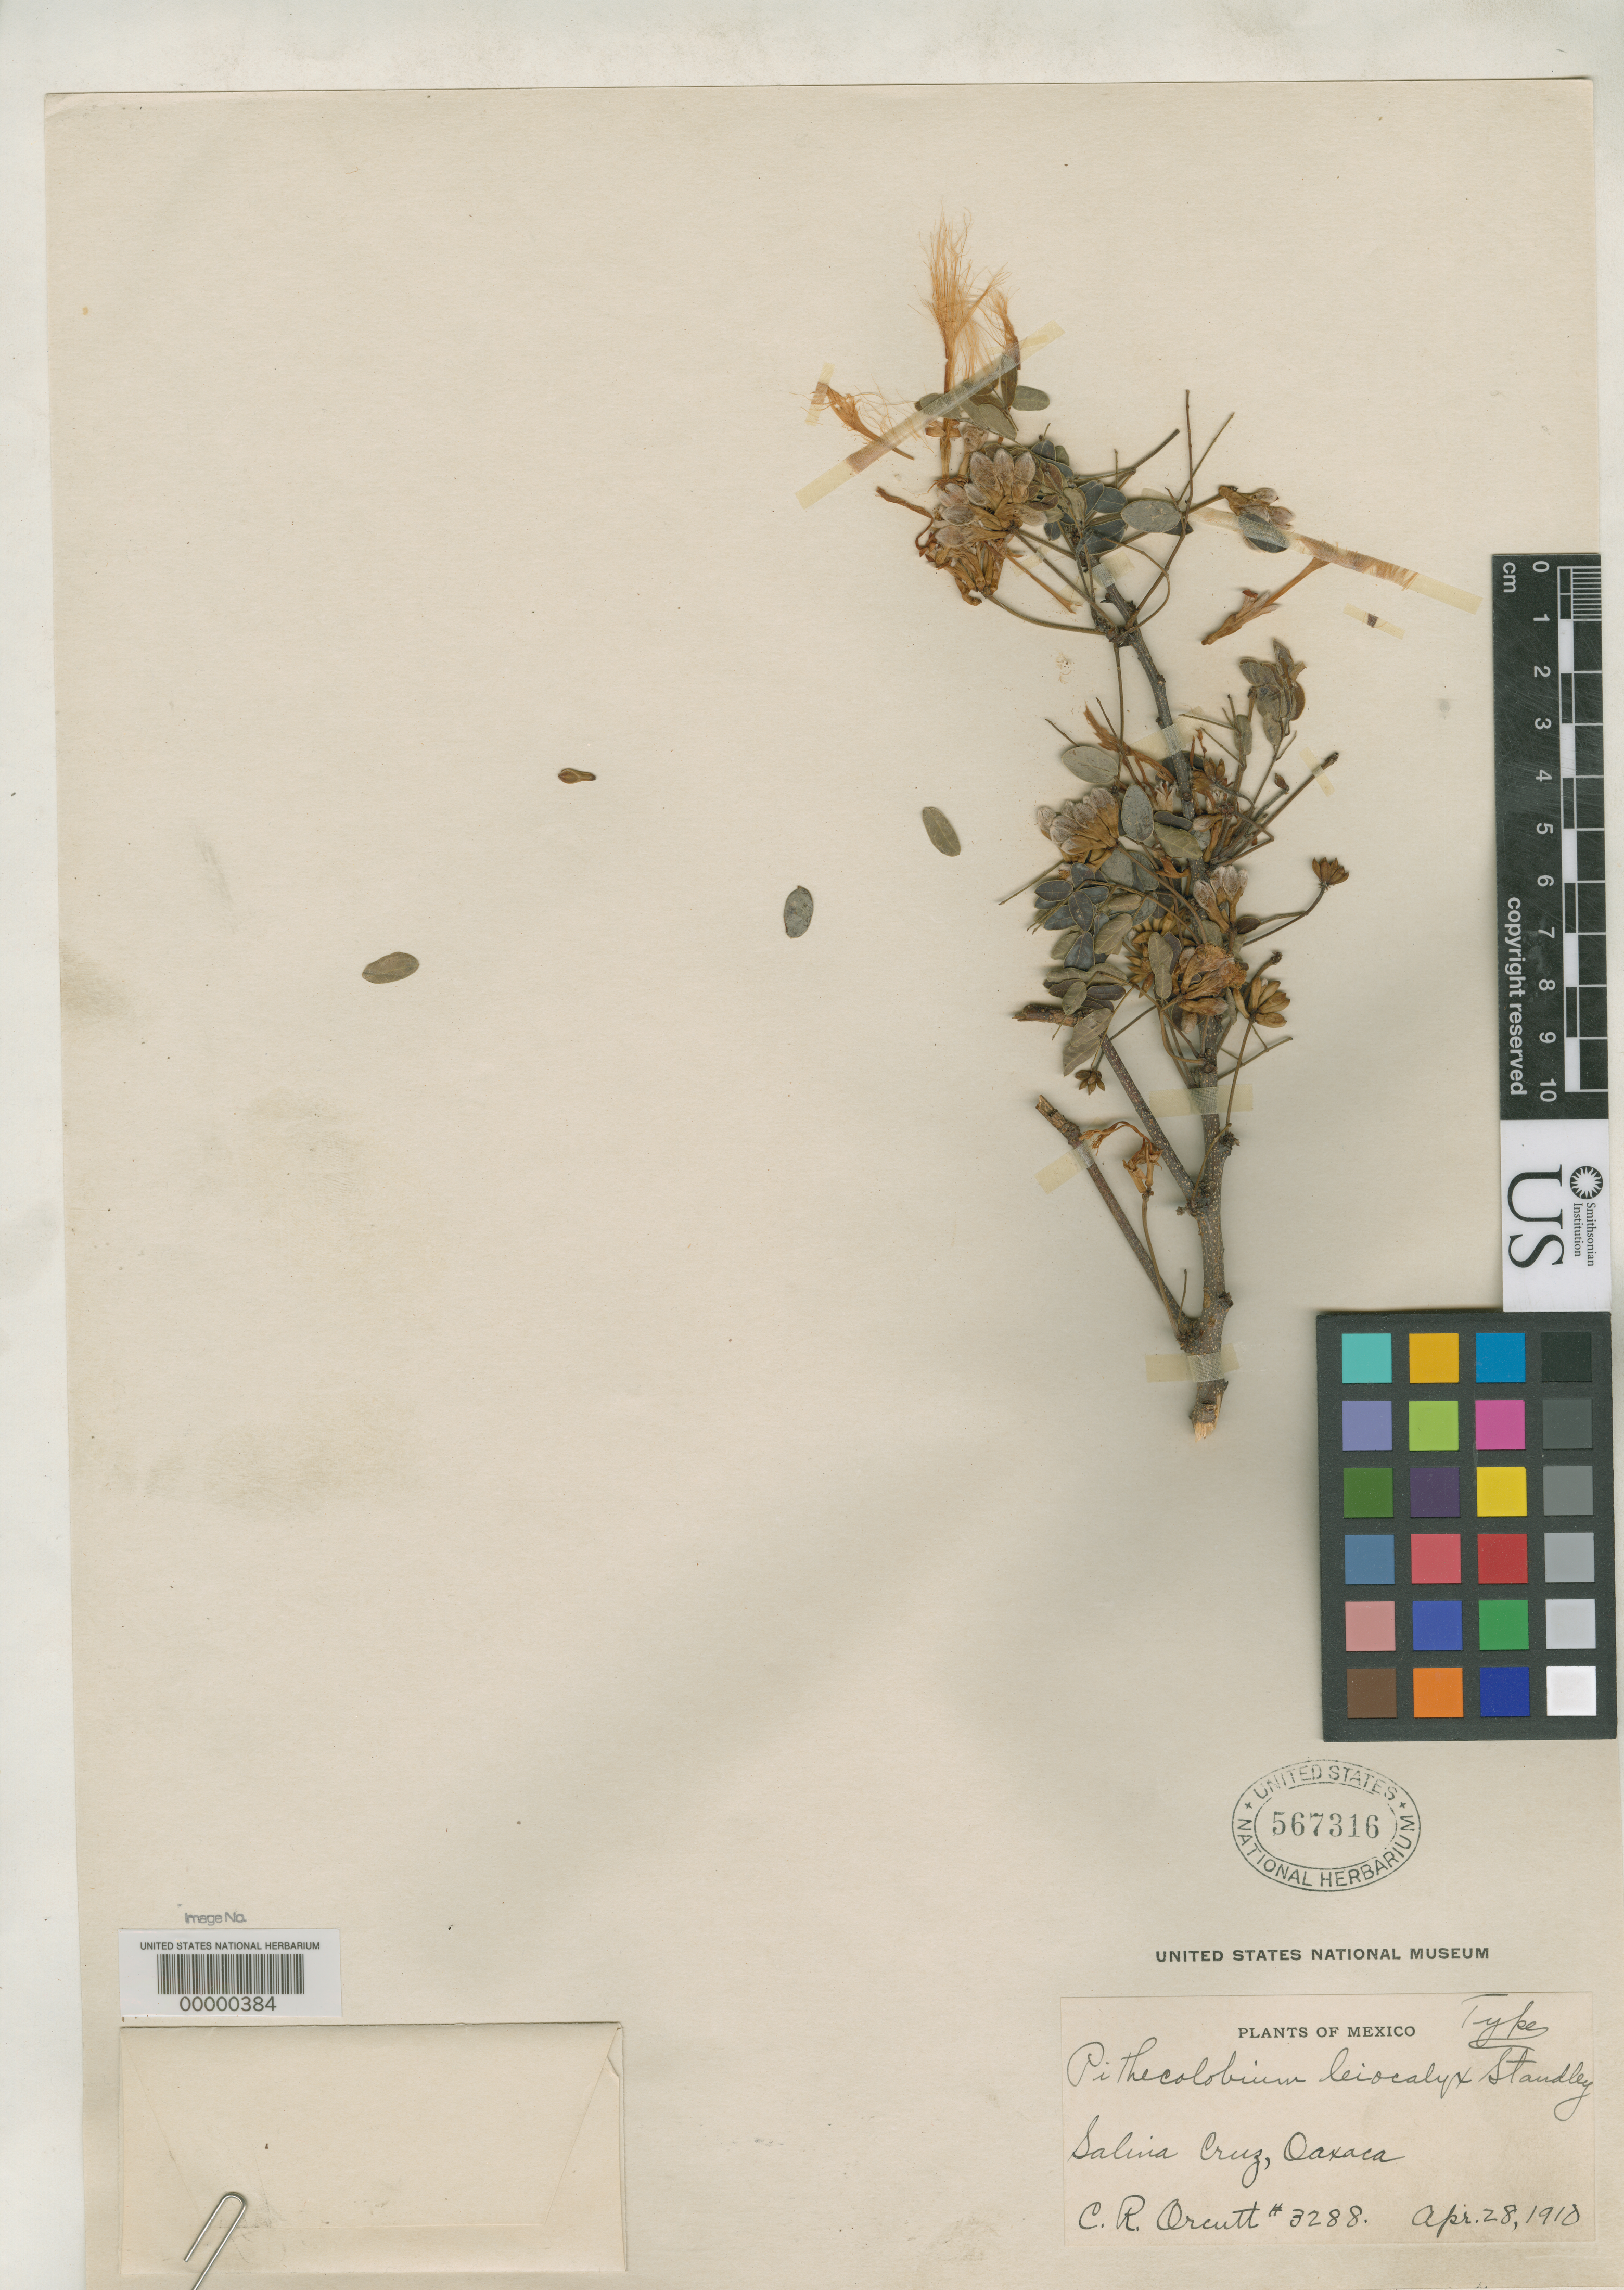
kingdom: Plantae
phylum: Tracheophyta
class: Magnoliopsida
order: Fabales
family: Fabaceae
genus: Pithecellobium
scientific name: Pithecellobium leiocalyx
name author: Standl.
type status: Holotype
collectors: C. R. Orcutt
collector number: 3288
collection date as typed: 28 Apr 1910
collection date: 1910-04-28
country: Mexico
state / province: Oaxaca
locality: Salina Cruz.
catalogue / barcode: US 567316